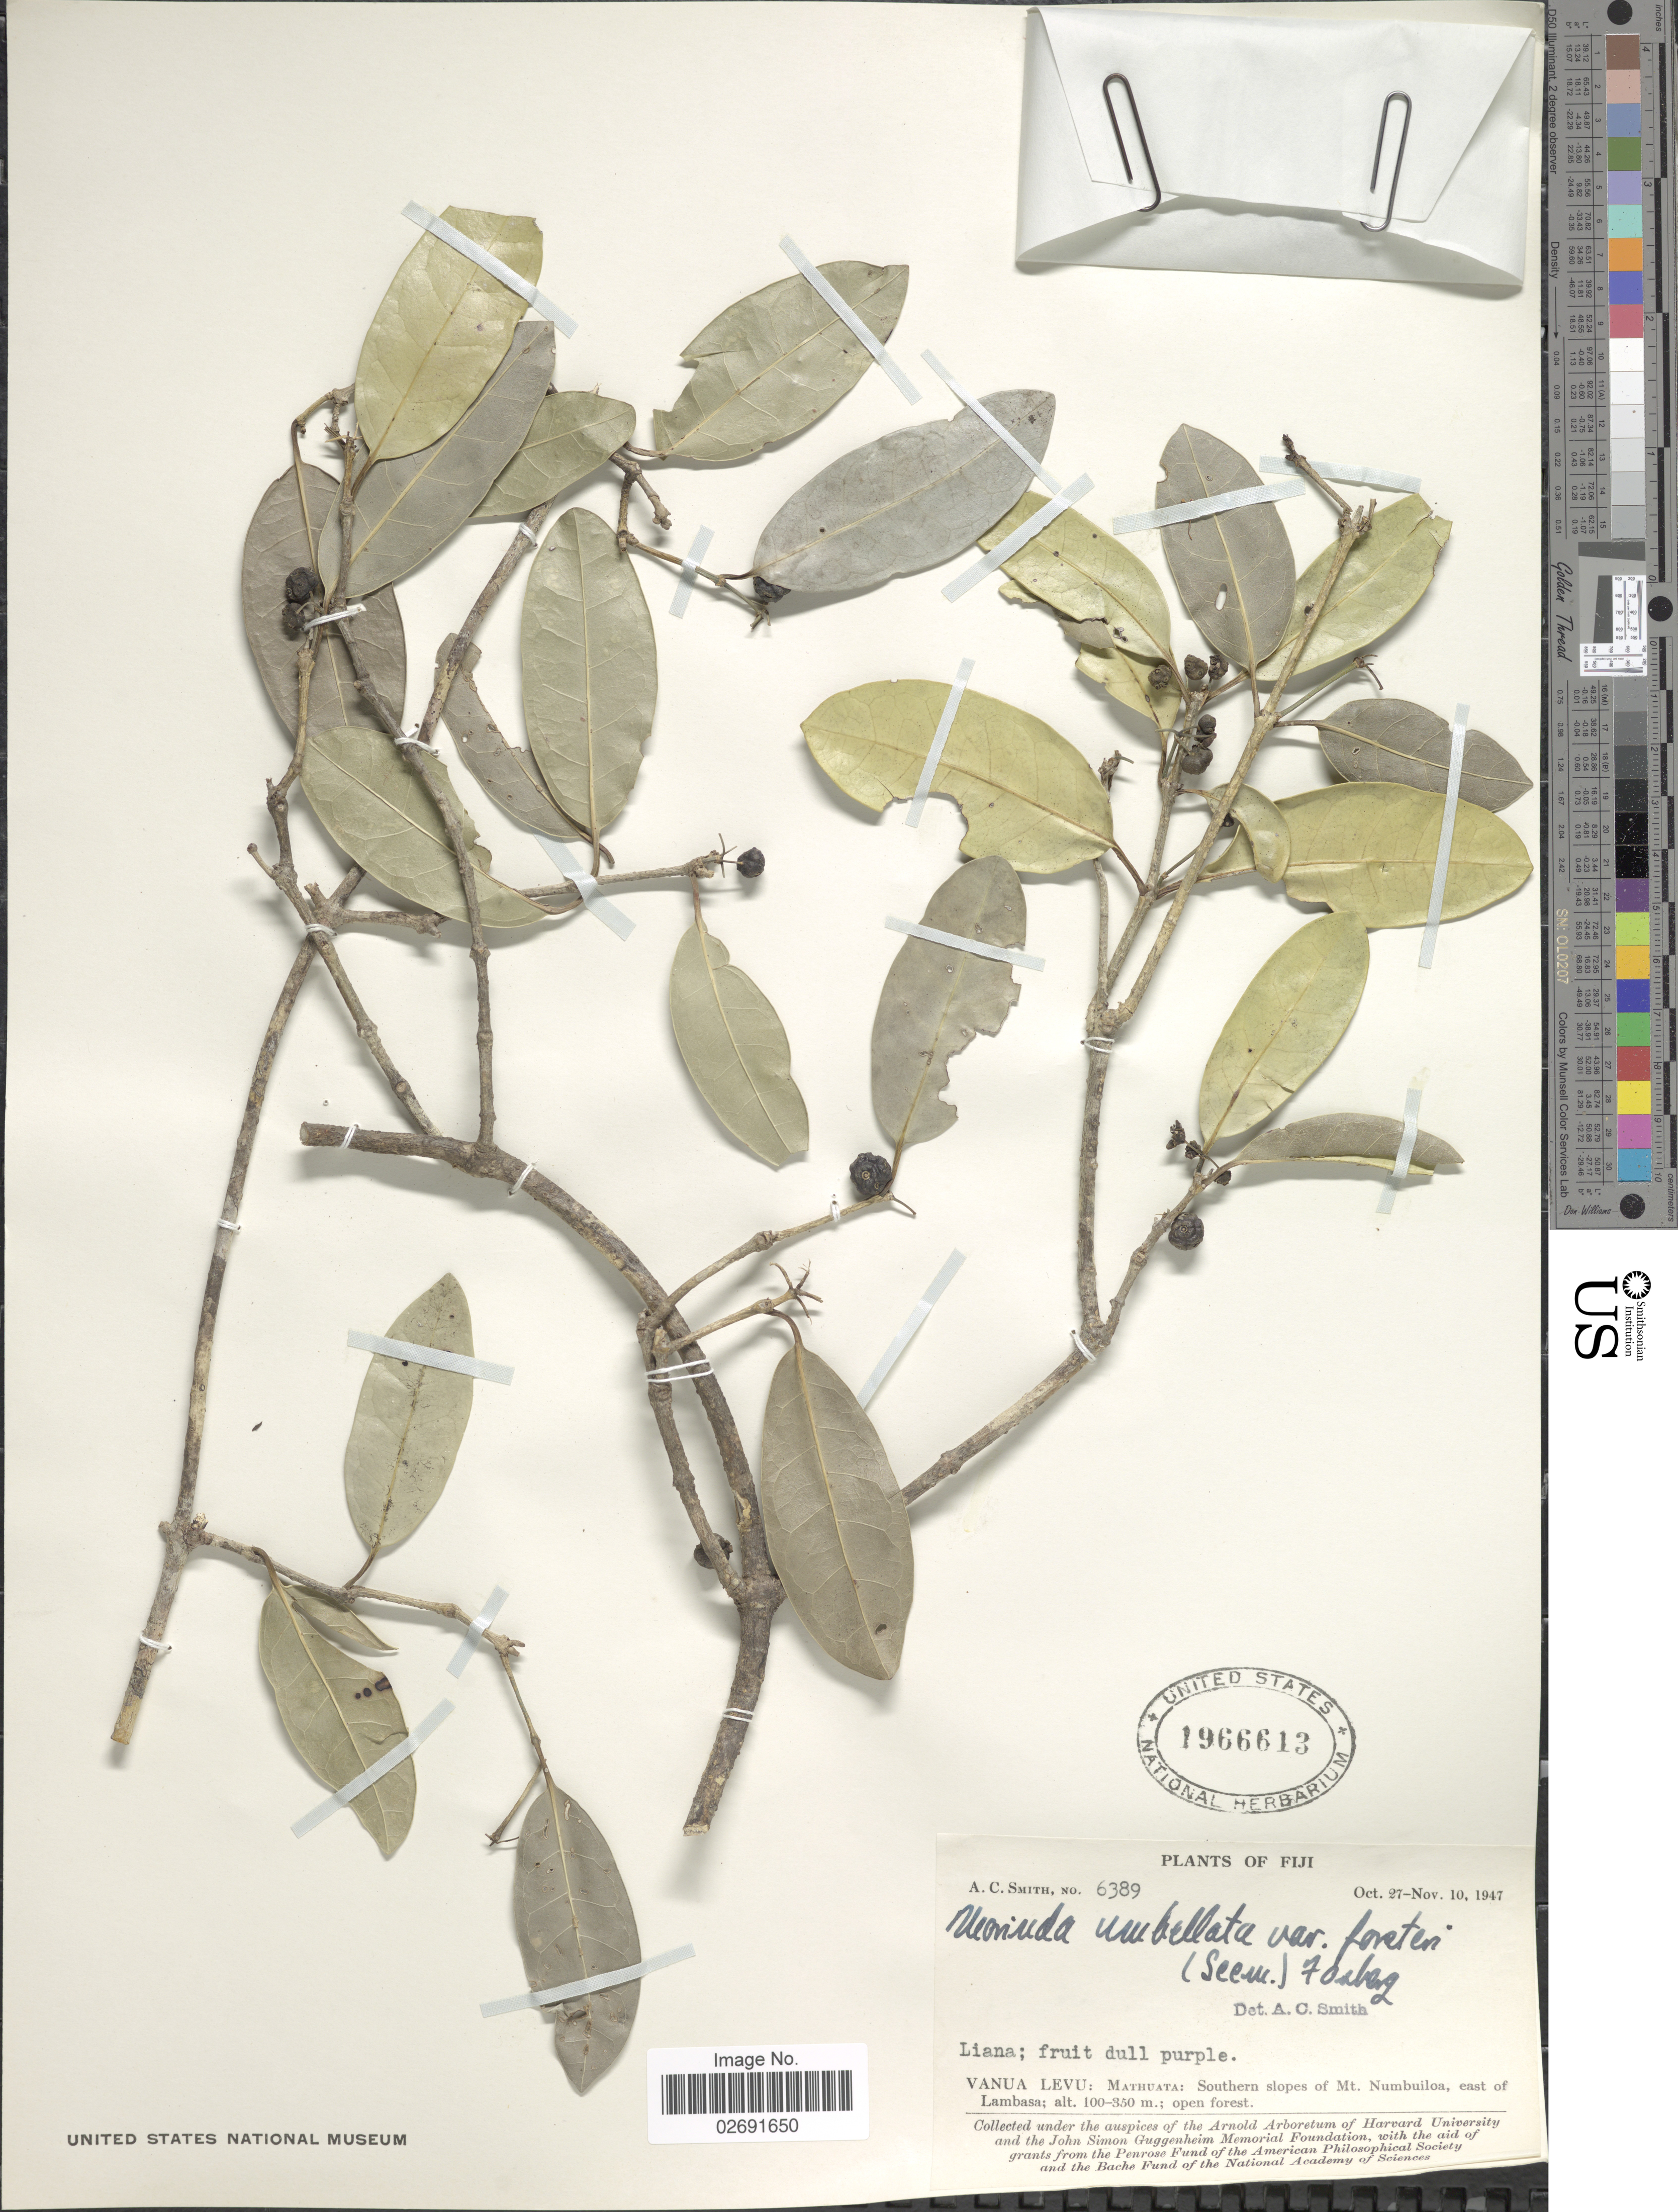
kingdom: Plantae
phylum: Tracheophyta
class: Magnoliopsida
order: Gentianales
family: Rubiaceae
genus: Gynochthodes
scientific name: Gynochthodes myrtifolia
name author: (A. Gray) Razafim. & B. Bremer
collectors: A. C. Smith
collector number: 6389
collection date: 1947-10-27/1947-11-10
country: Fiji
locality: Vanua Levu: Mathuata: Southern slopes of Mt. Numbuiloa, east of Lambasa.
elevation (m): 100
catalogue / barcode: US 1966613